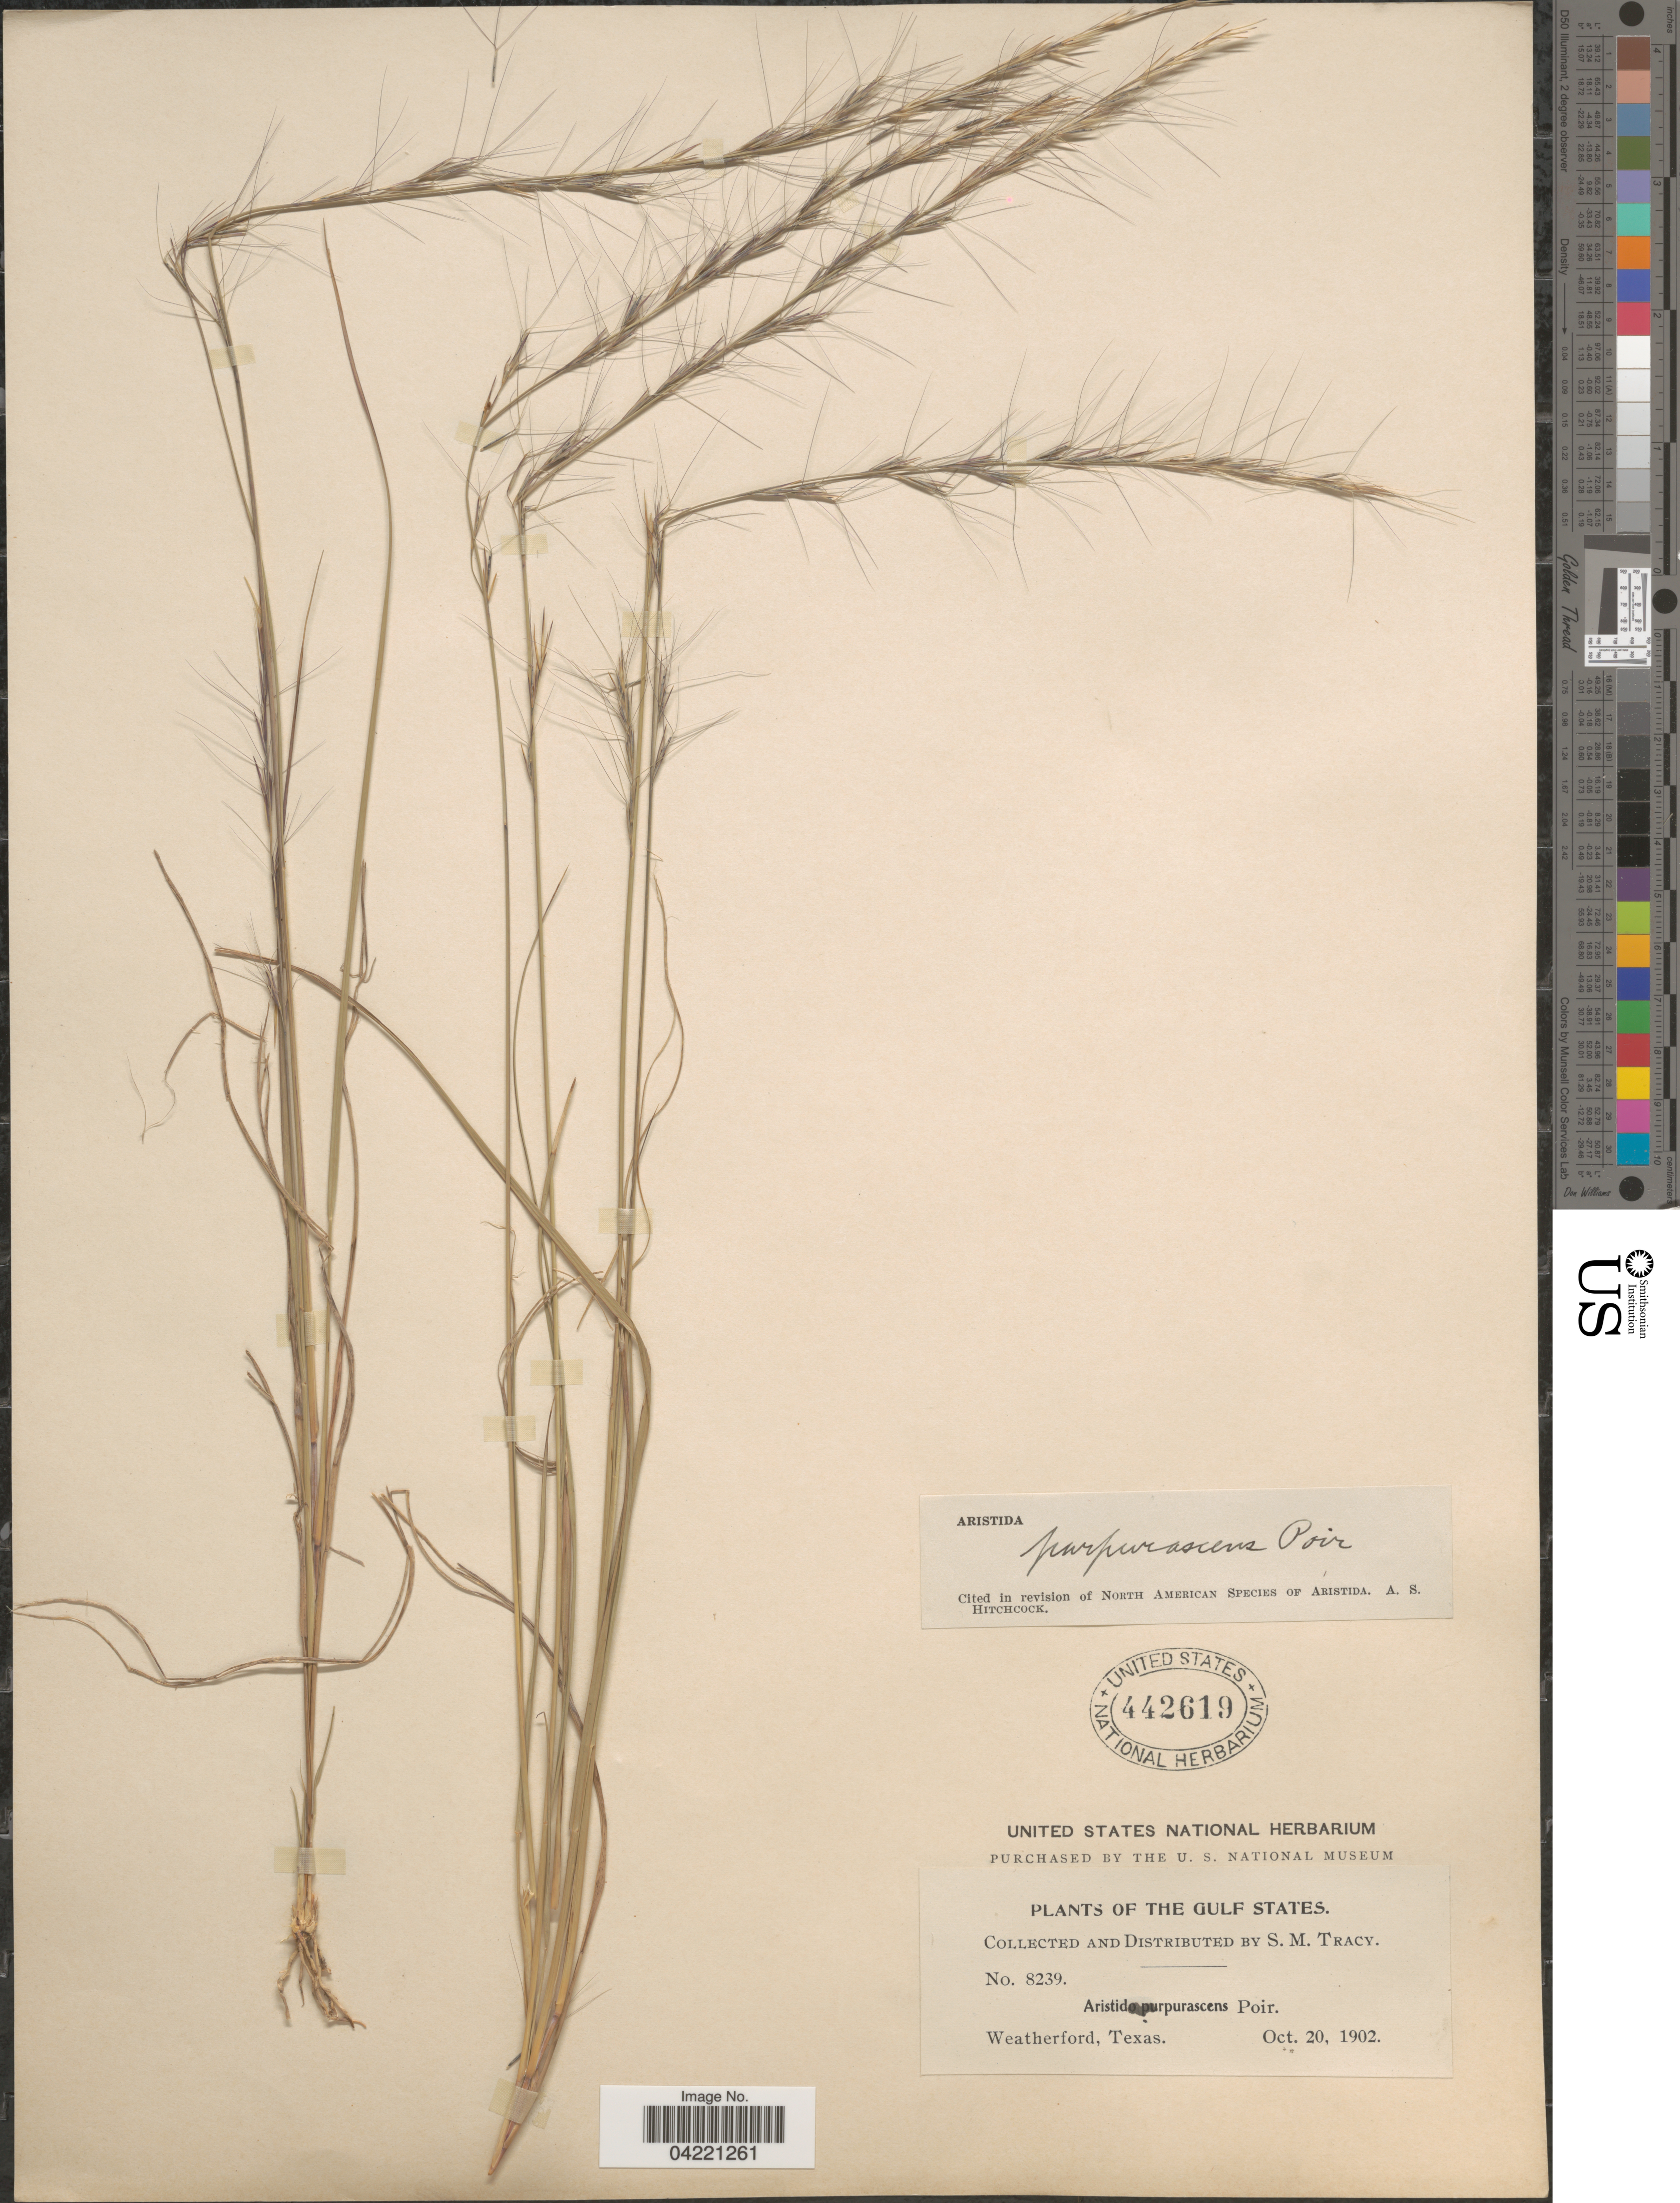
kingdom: Plantae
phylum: Tracheophyta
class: Liliopsida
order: Poales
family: Poaceae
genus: Aristida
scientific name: Aristida purpurascens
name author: Poir.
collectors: S. M. Tracy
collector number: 8239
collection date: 1902-10-20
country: United States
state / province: Texas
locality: Gulf States. Weatherford.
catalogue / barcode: US 442619